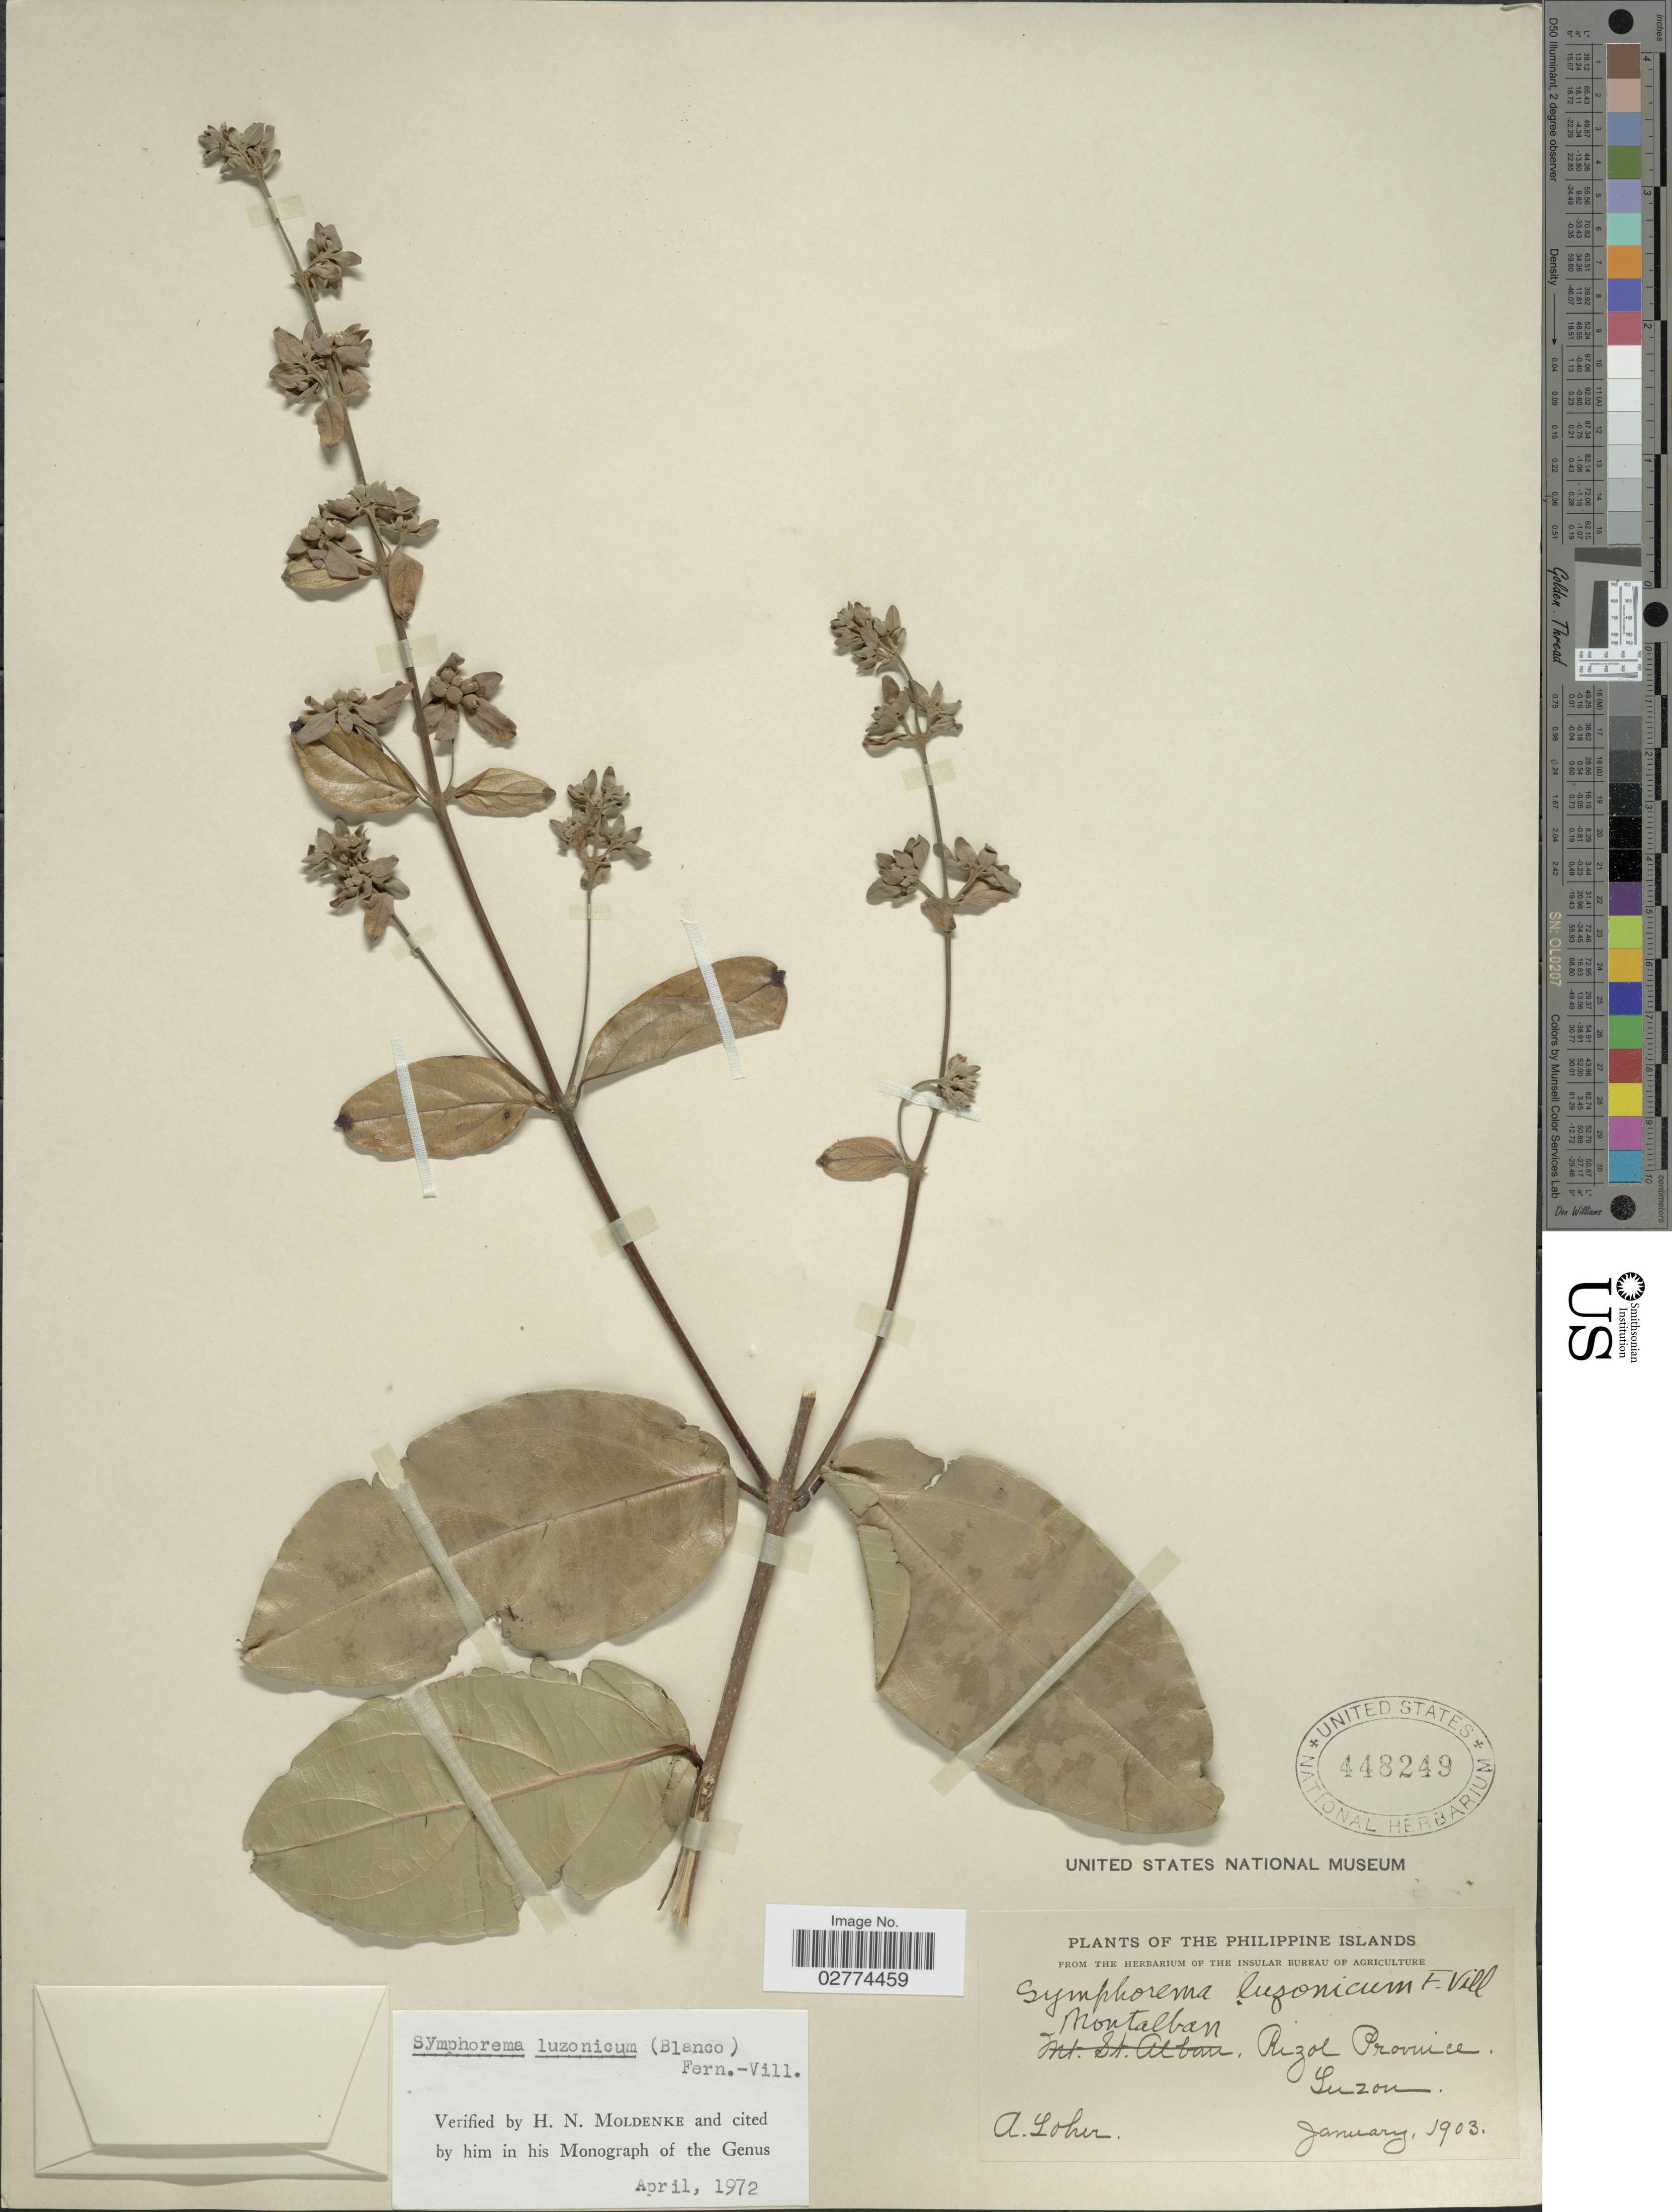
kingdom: Plantae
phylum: Tracheophyta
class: Magnoliopsida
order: Lamiales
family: Lamiaceae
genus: Symphorema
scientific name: Symphorema luzonicum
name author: (Blanco) Fern.-Vill.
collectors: A. Loher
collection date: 1903-01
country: Philippines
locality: Philippine Islands. Montalban, Rizal Province, Luzon.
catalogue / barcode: US 448249